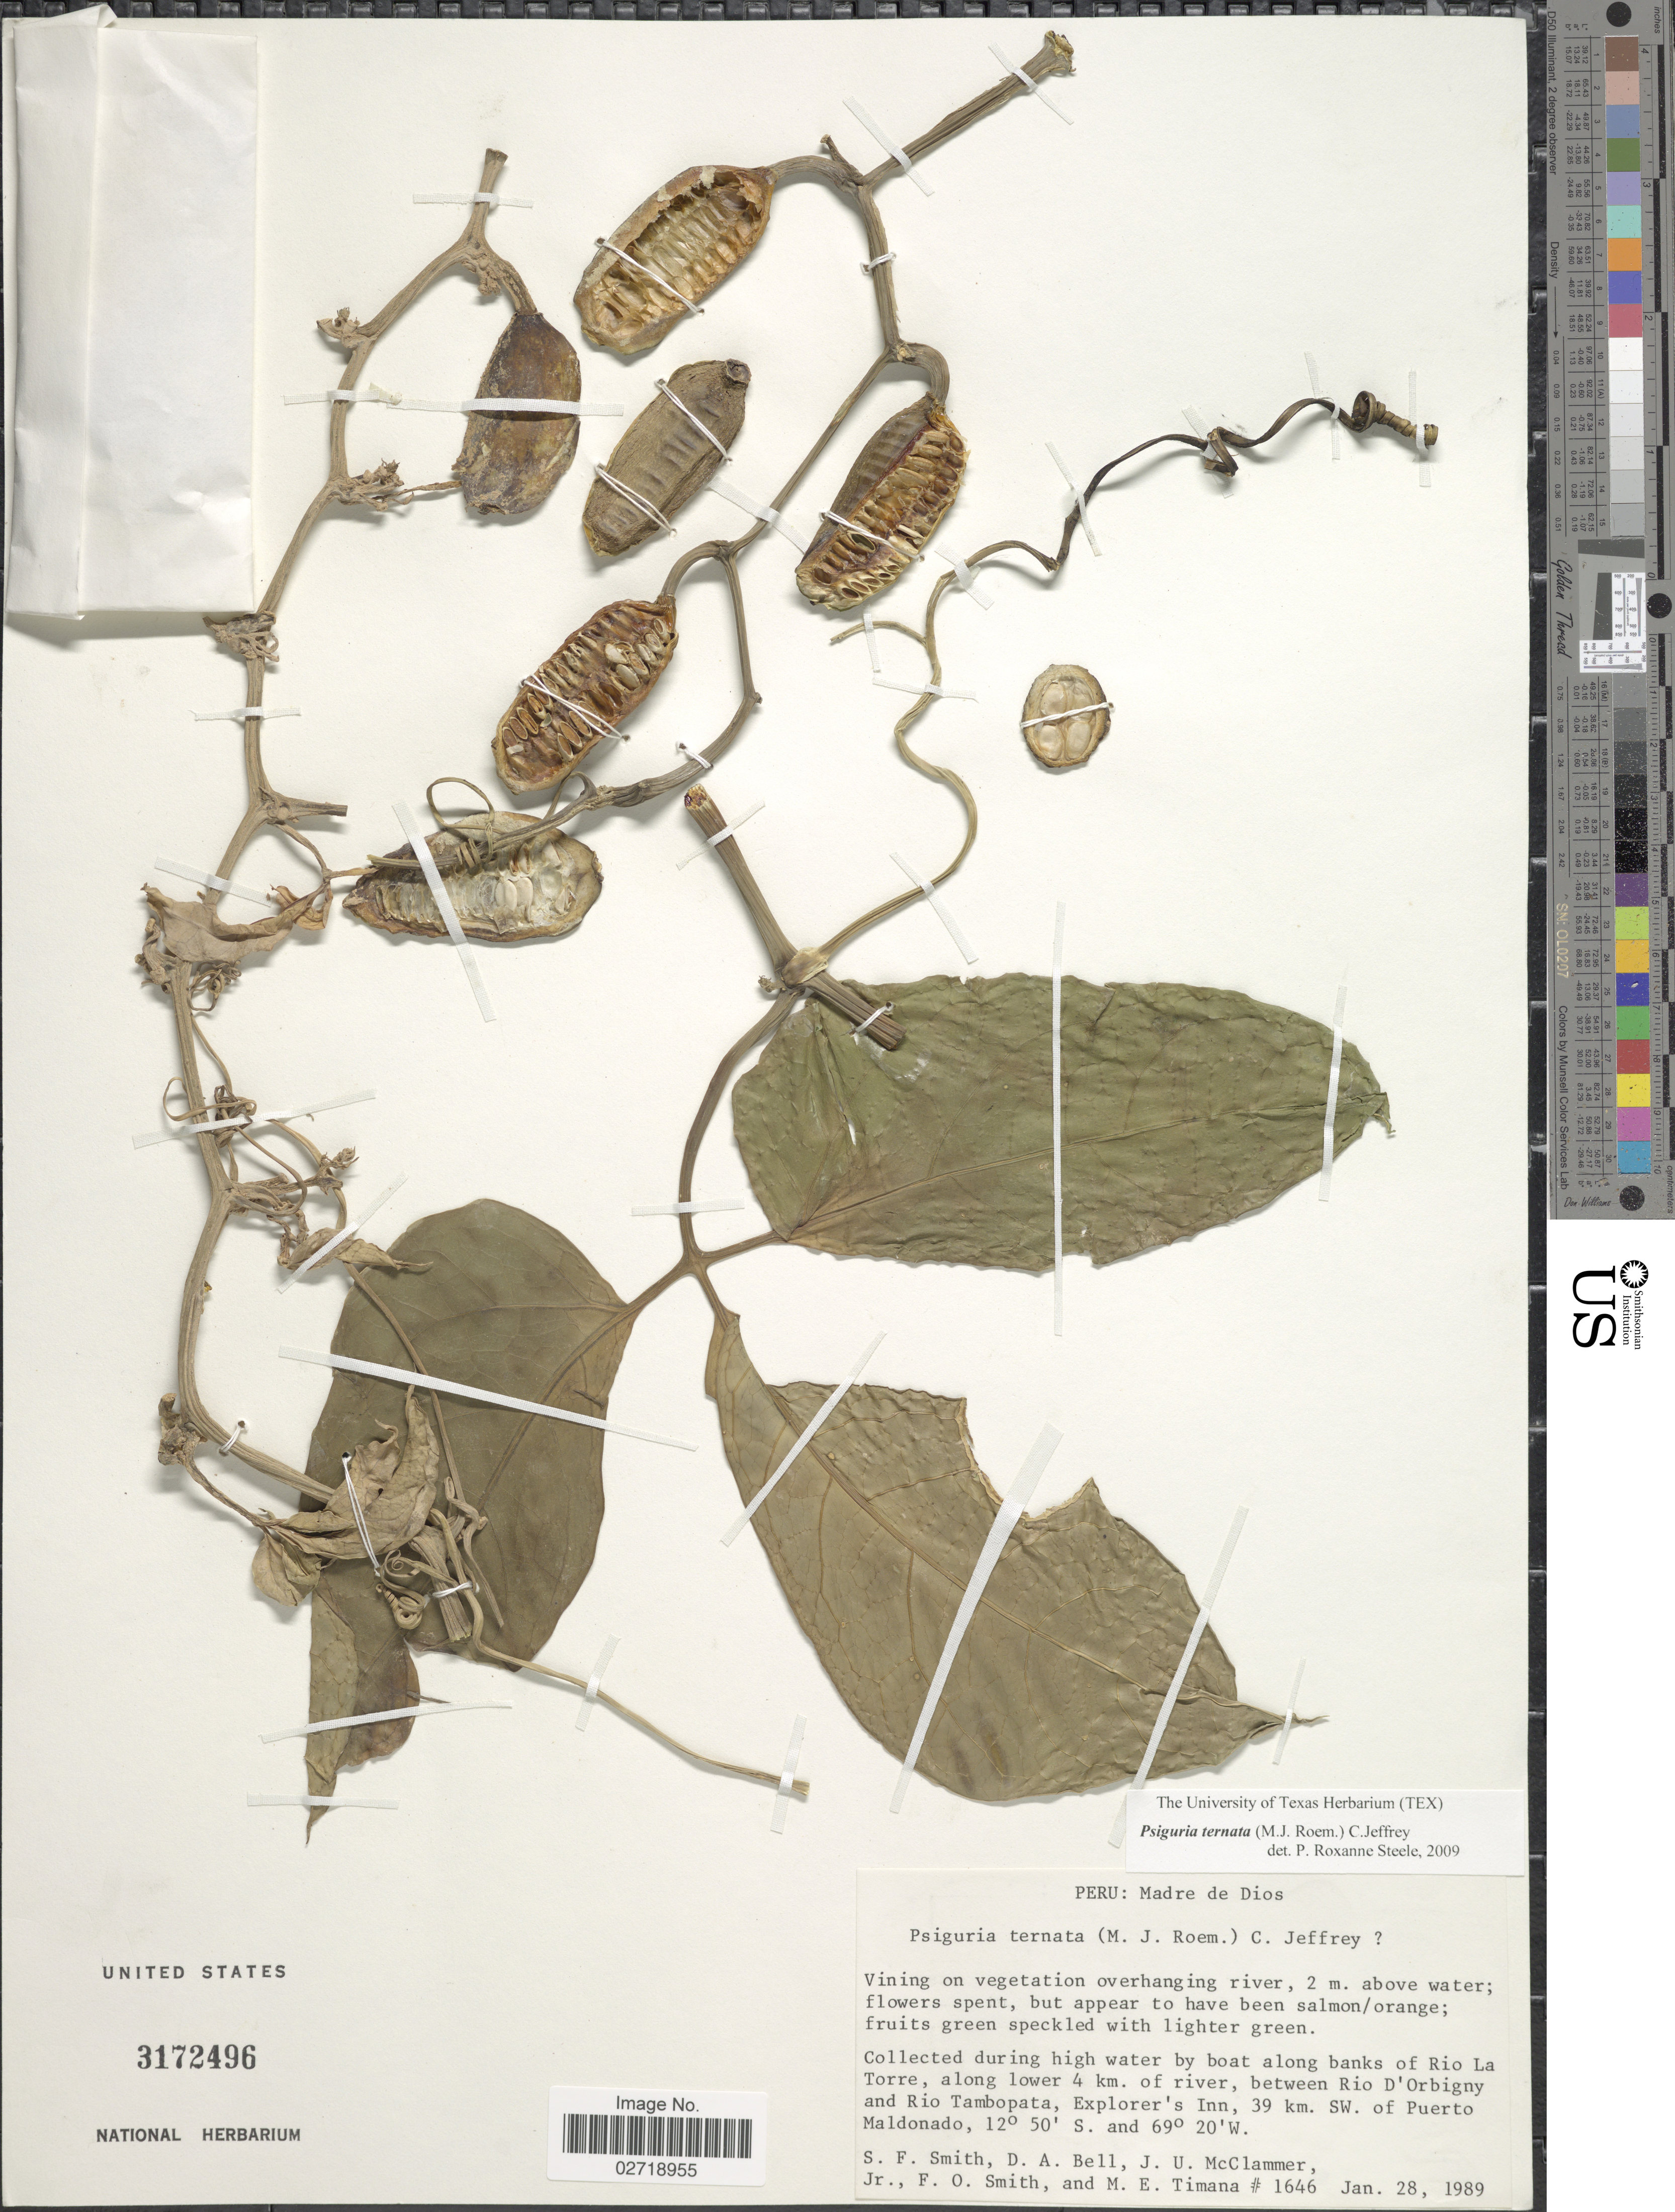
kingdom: Plantae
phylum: Tracheophyta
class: Magnoliopsida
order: Cucurbitales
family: Cucurbitaceae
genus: Psiguria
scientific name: Psiguria ternata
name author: (M. Roem.) C. Jeffrey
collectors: S.F. Smith, D. A. Bell, J. McClammer Jr. & F. Smith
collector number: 1646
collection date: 1989-01-28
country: Peru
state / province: Madre de Dios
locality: Along banks of Rio La Torre, along lower 4 km. of river, between Rio D'Orbigny and Rio Tambopata, Explorer's Inn, 39 km. SW. of Puerto Maldonado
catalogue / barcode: US 3172496